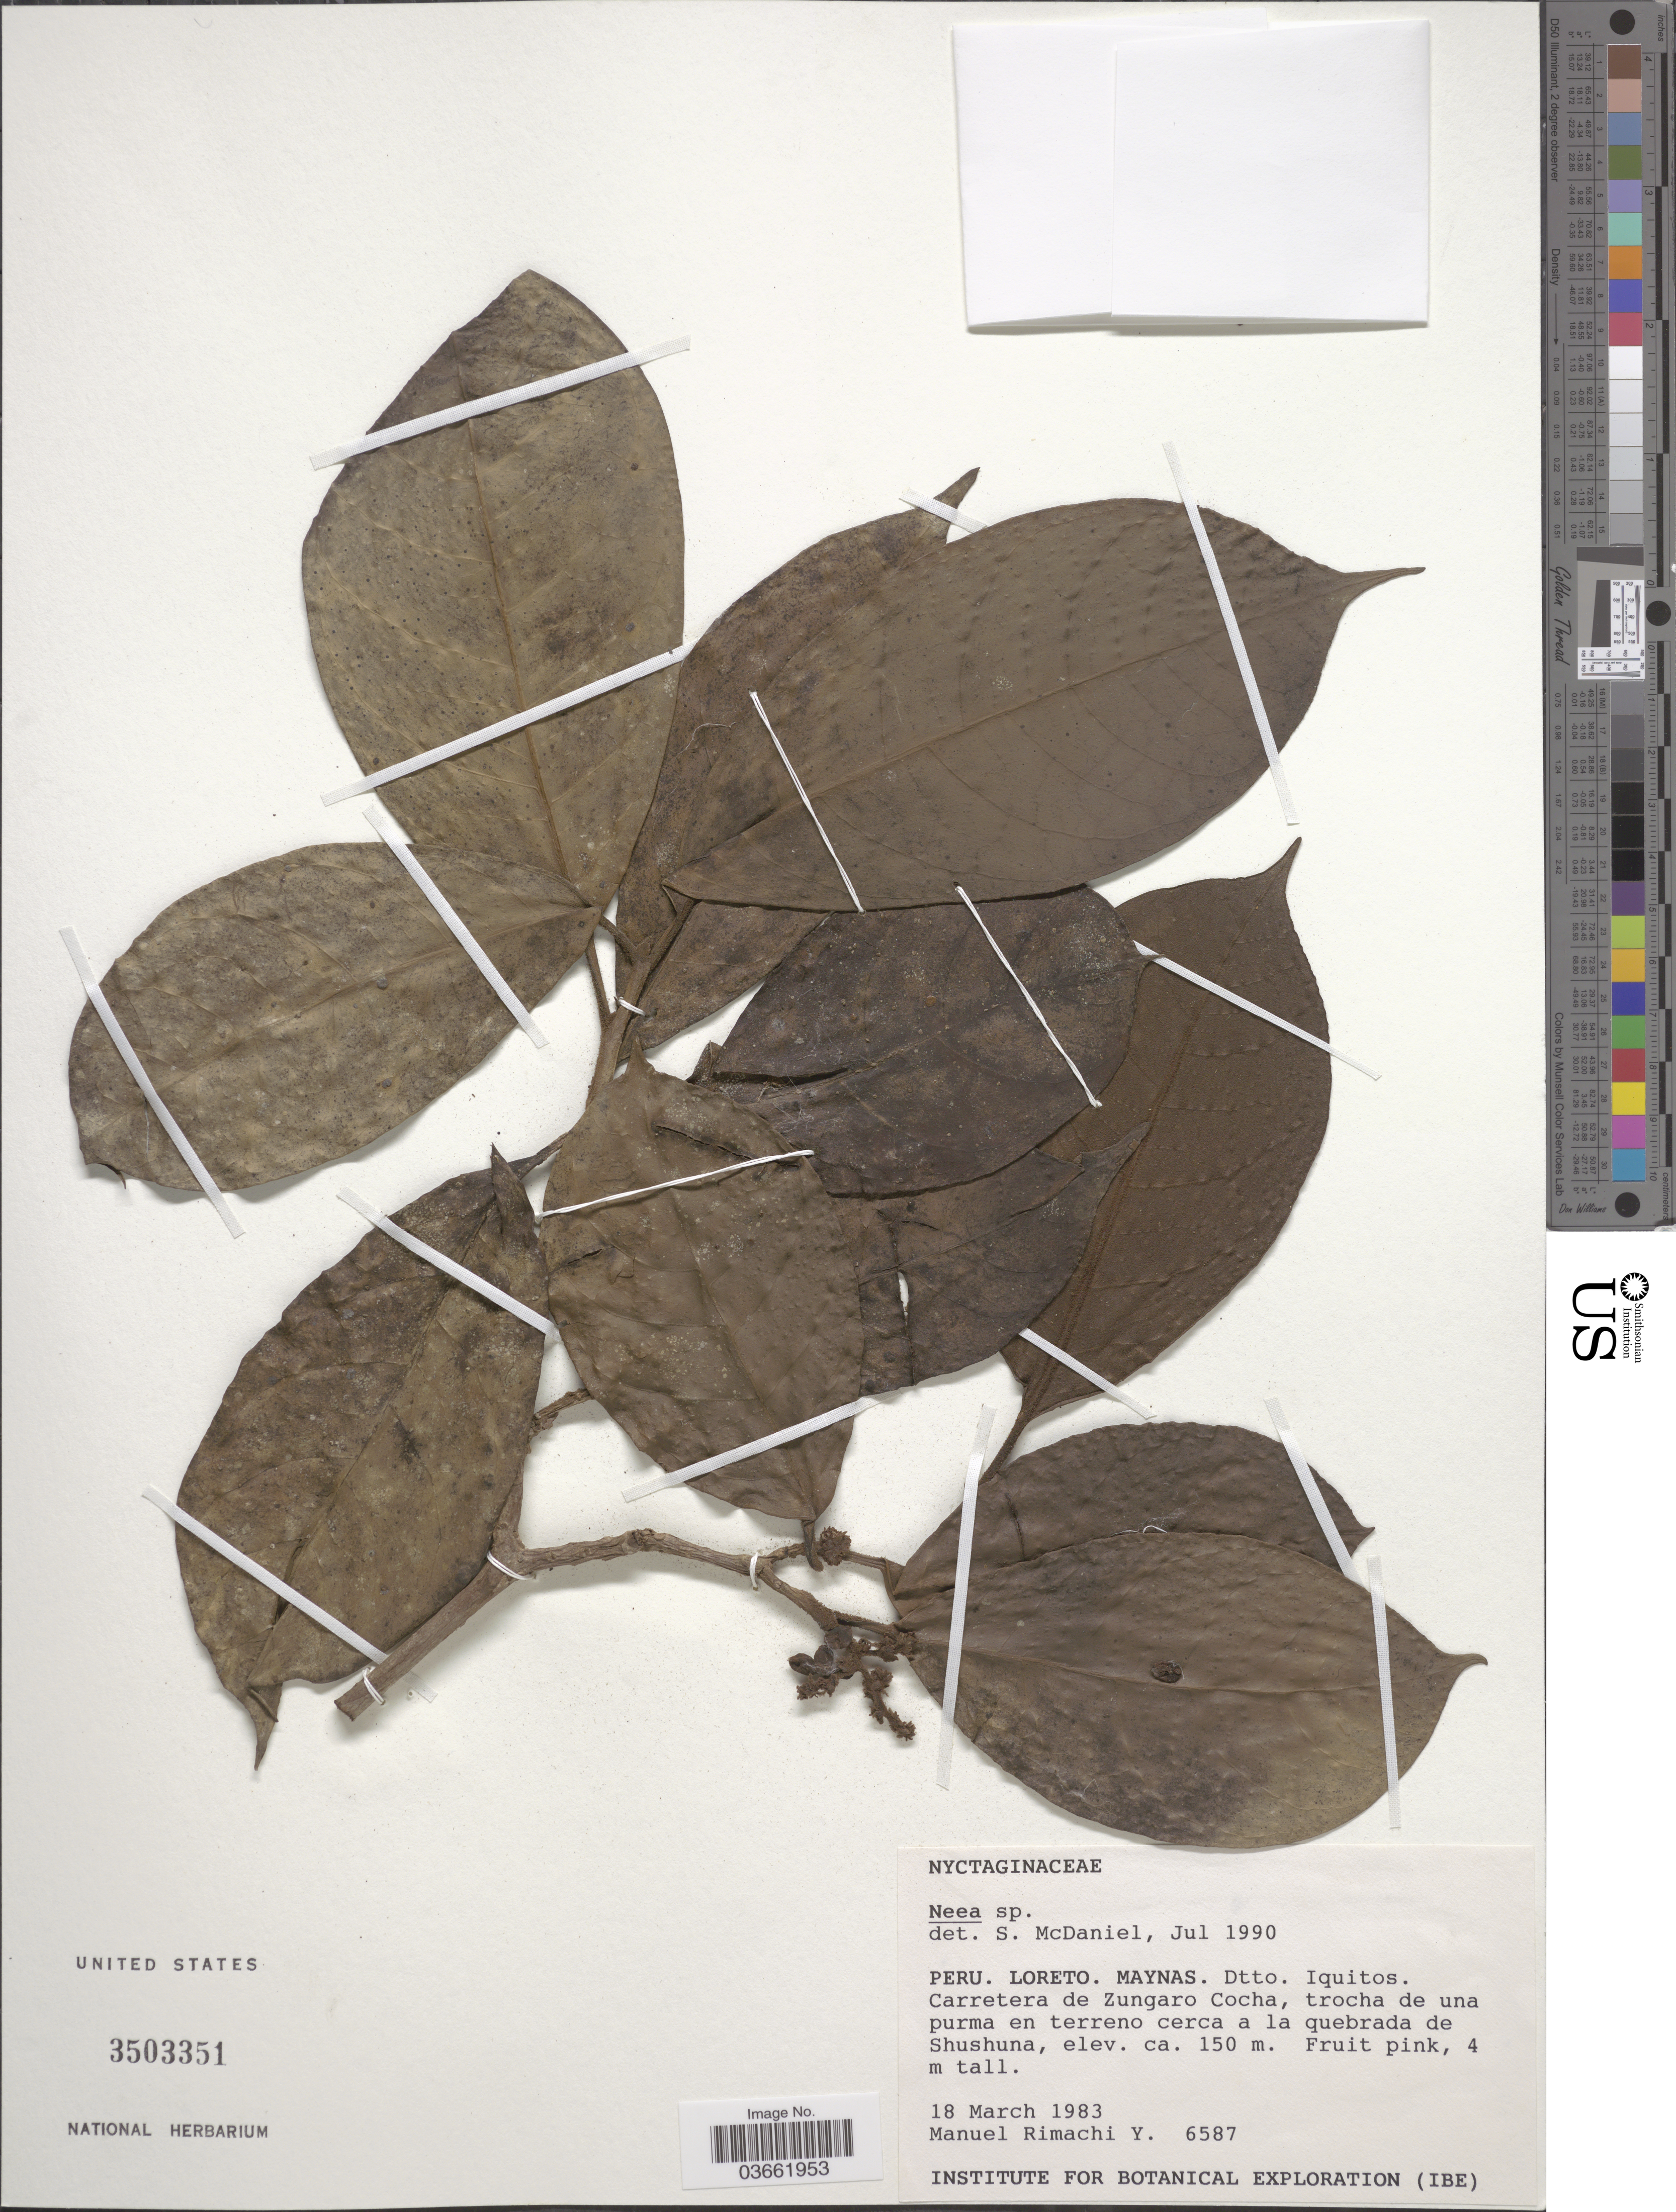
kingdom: Plantae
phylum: Tracheophyta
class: Magnoliopsida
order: Caryophyllales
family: Nyctaginaceae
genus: Neea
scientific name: Neea sp.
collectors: M. Rimachi Y.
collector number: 6587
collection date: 1983-03-18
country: Peru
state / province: Loreto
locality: Maynas. Dtto. Iquitos. Carretera de Zungaro Cocha, trocha de una purma en terreno cerca a la quebrada de Shushuna.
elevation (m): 150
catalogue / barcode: US 3503351